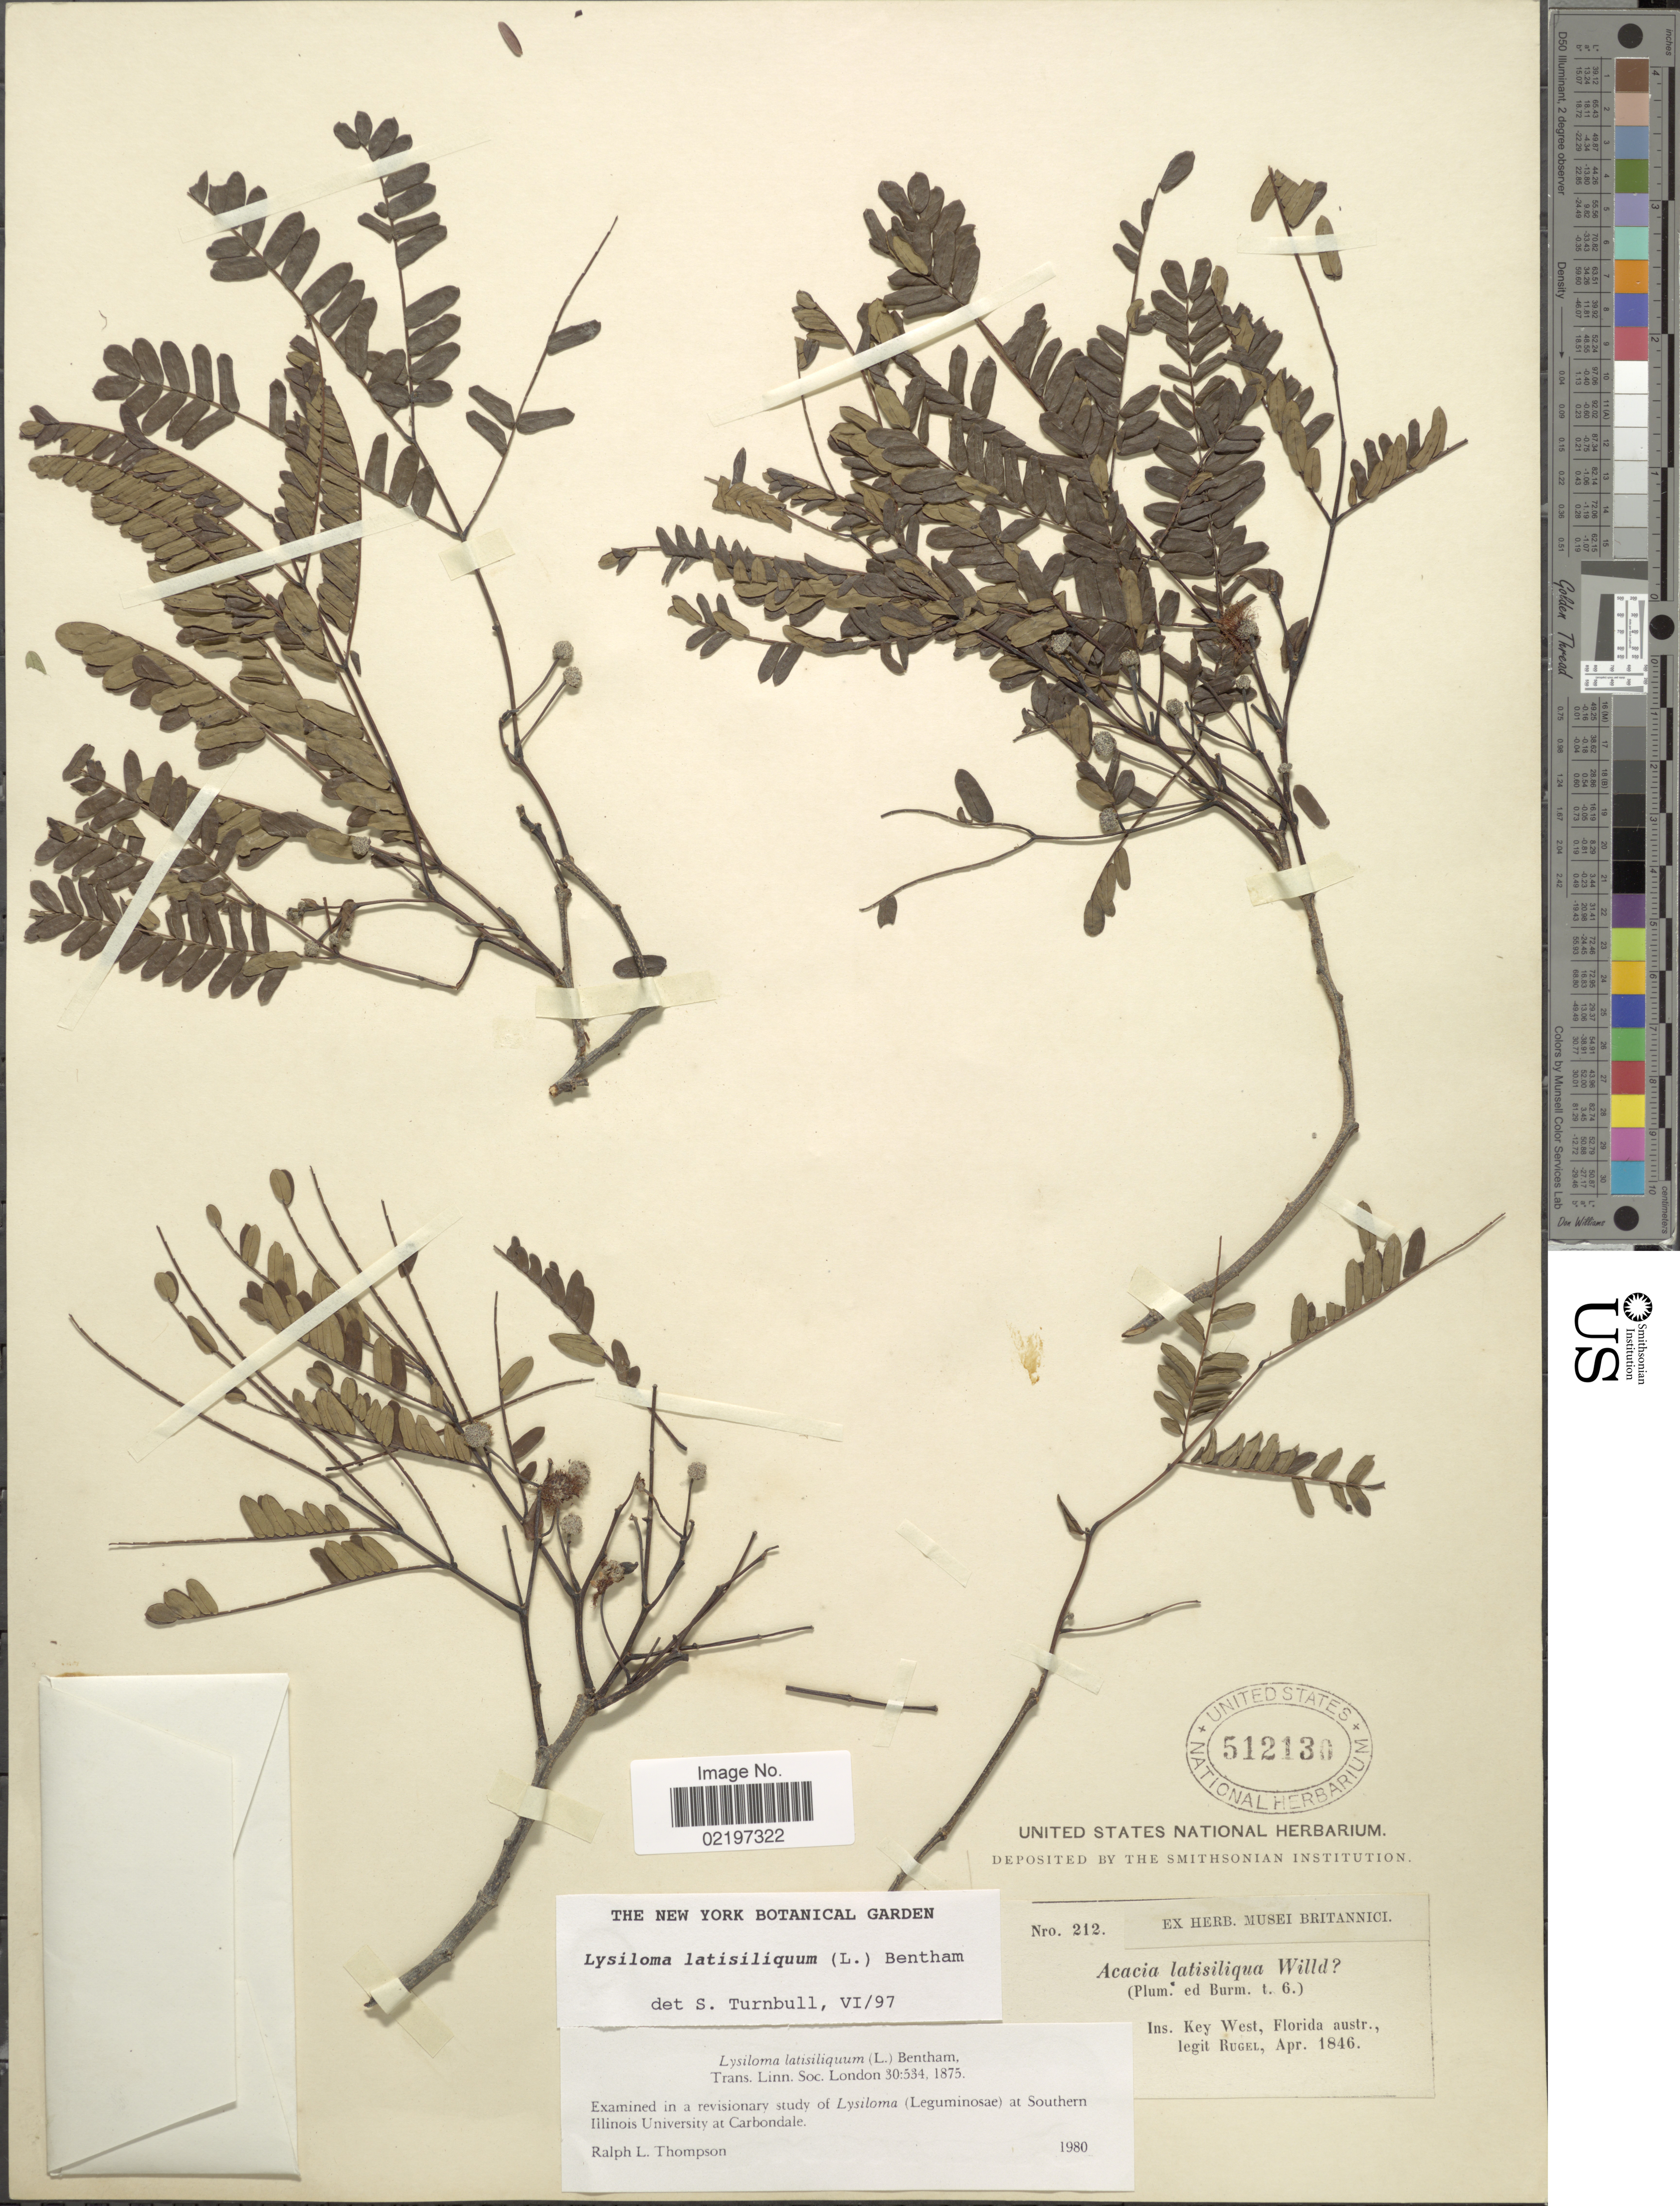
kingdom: Plantae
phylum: Tracheophyta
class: Magnoliopsida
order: Fabales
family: Fabaceae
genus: Lysiloma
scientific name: Lysiloma latisiliquum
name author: (L.) Benth.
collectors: Rugel, --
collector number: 212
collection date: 1846-04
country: United States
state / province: Florida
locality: Ins. Key West, Florida Austr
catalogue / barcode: US 512130